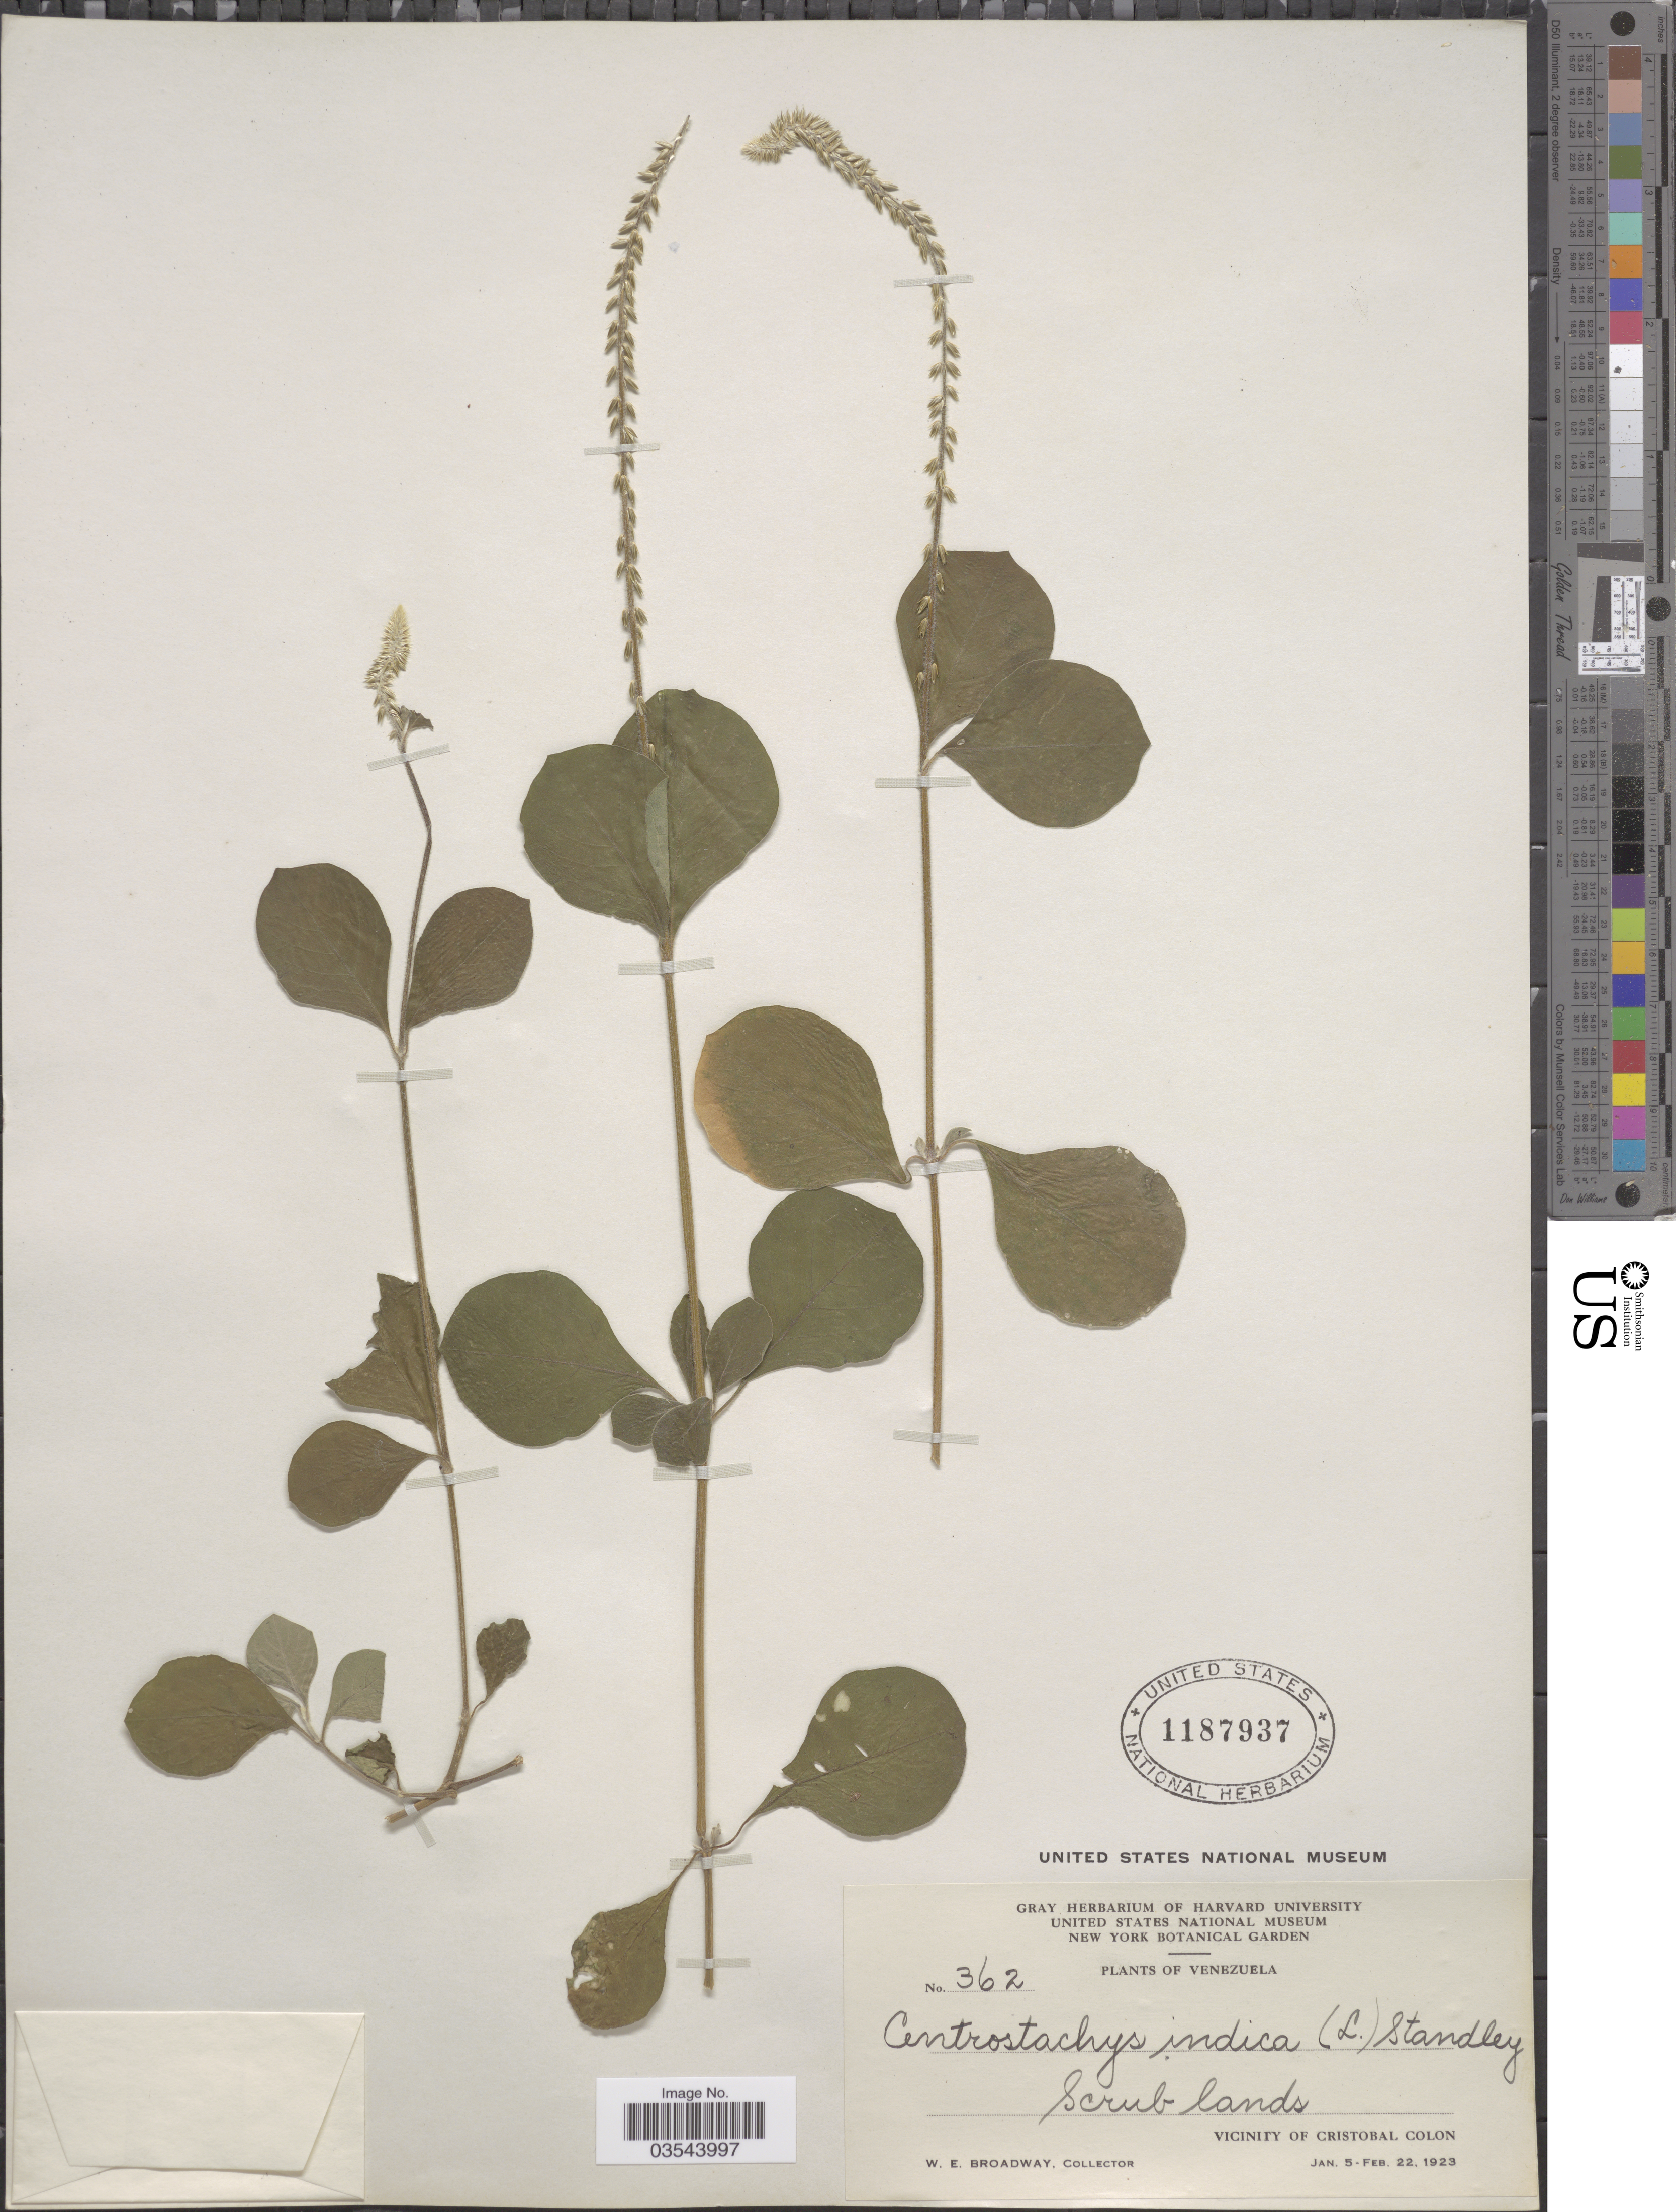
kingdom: Plantae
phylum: Tracheophyta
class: Magnoliopsida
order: Caryophyllales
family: Amaranthaceae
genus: Achyranthes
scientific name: Achyranthes indica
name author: (L.) Mill.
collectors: W. E. Broadway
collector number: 362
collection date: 1923-01-05/1923-02-22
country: Venezuela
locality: Scrub lands, Vicinity of Cristobal Colon.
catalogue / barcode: US 1187937